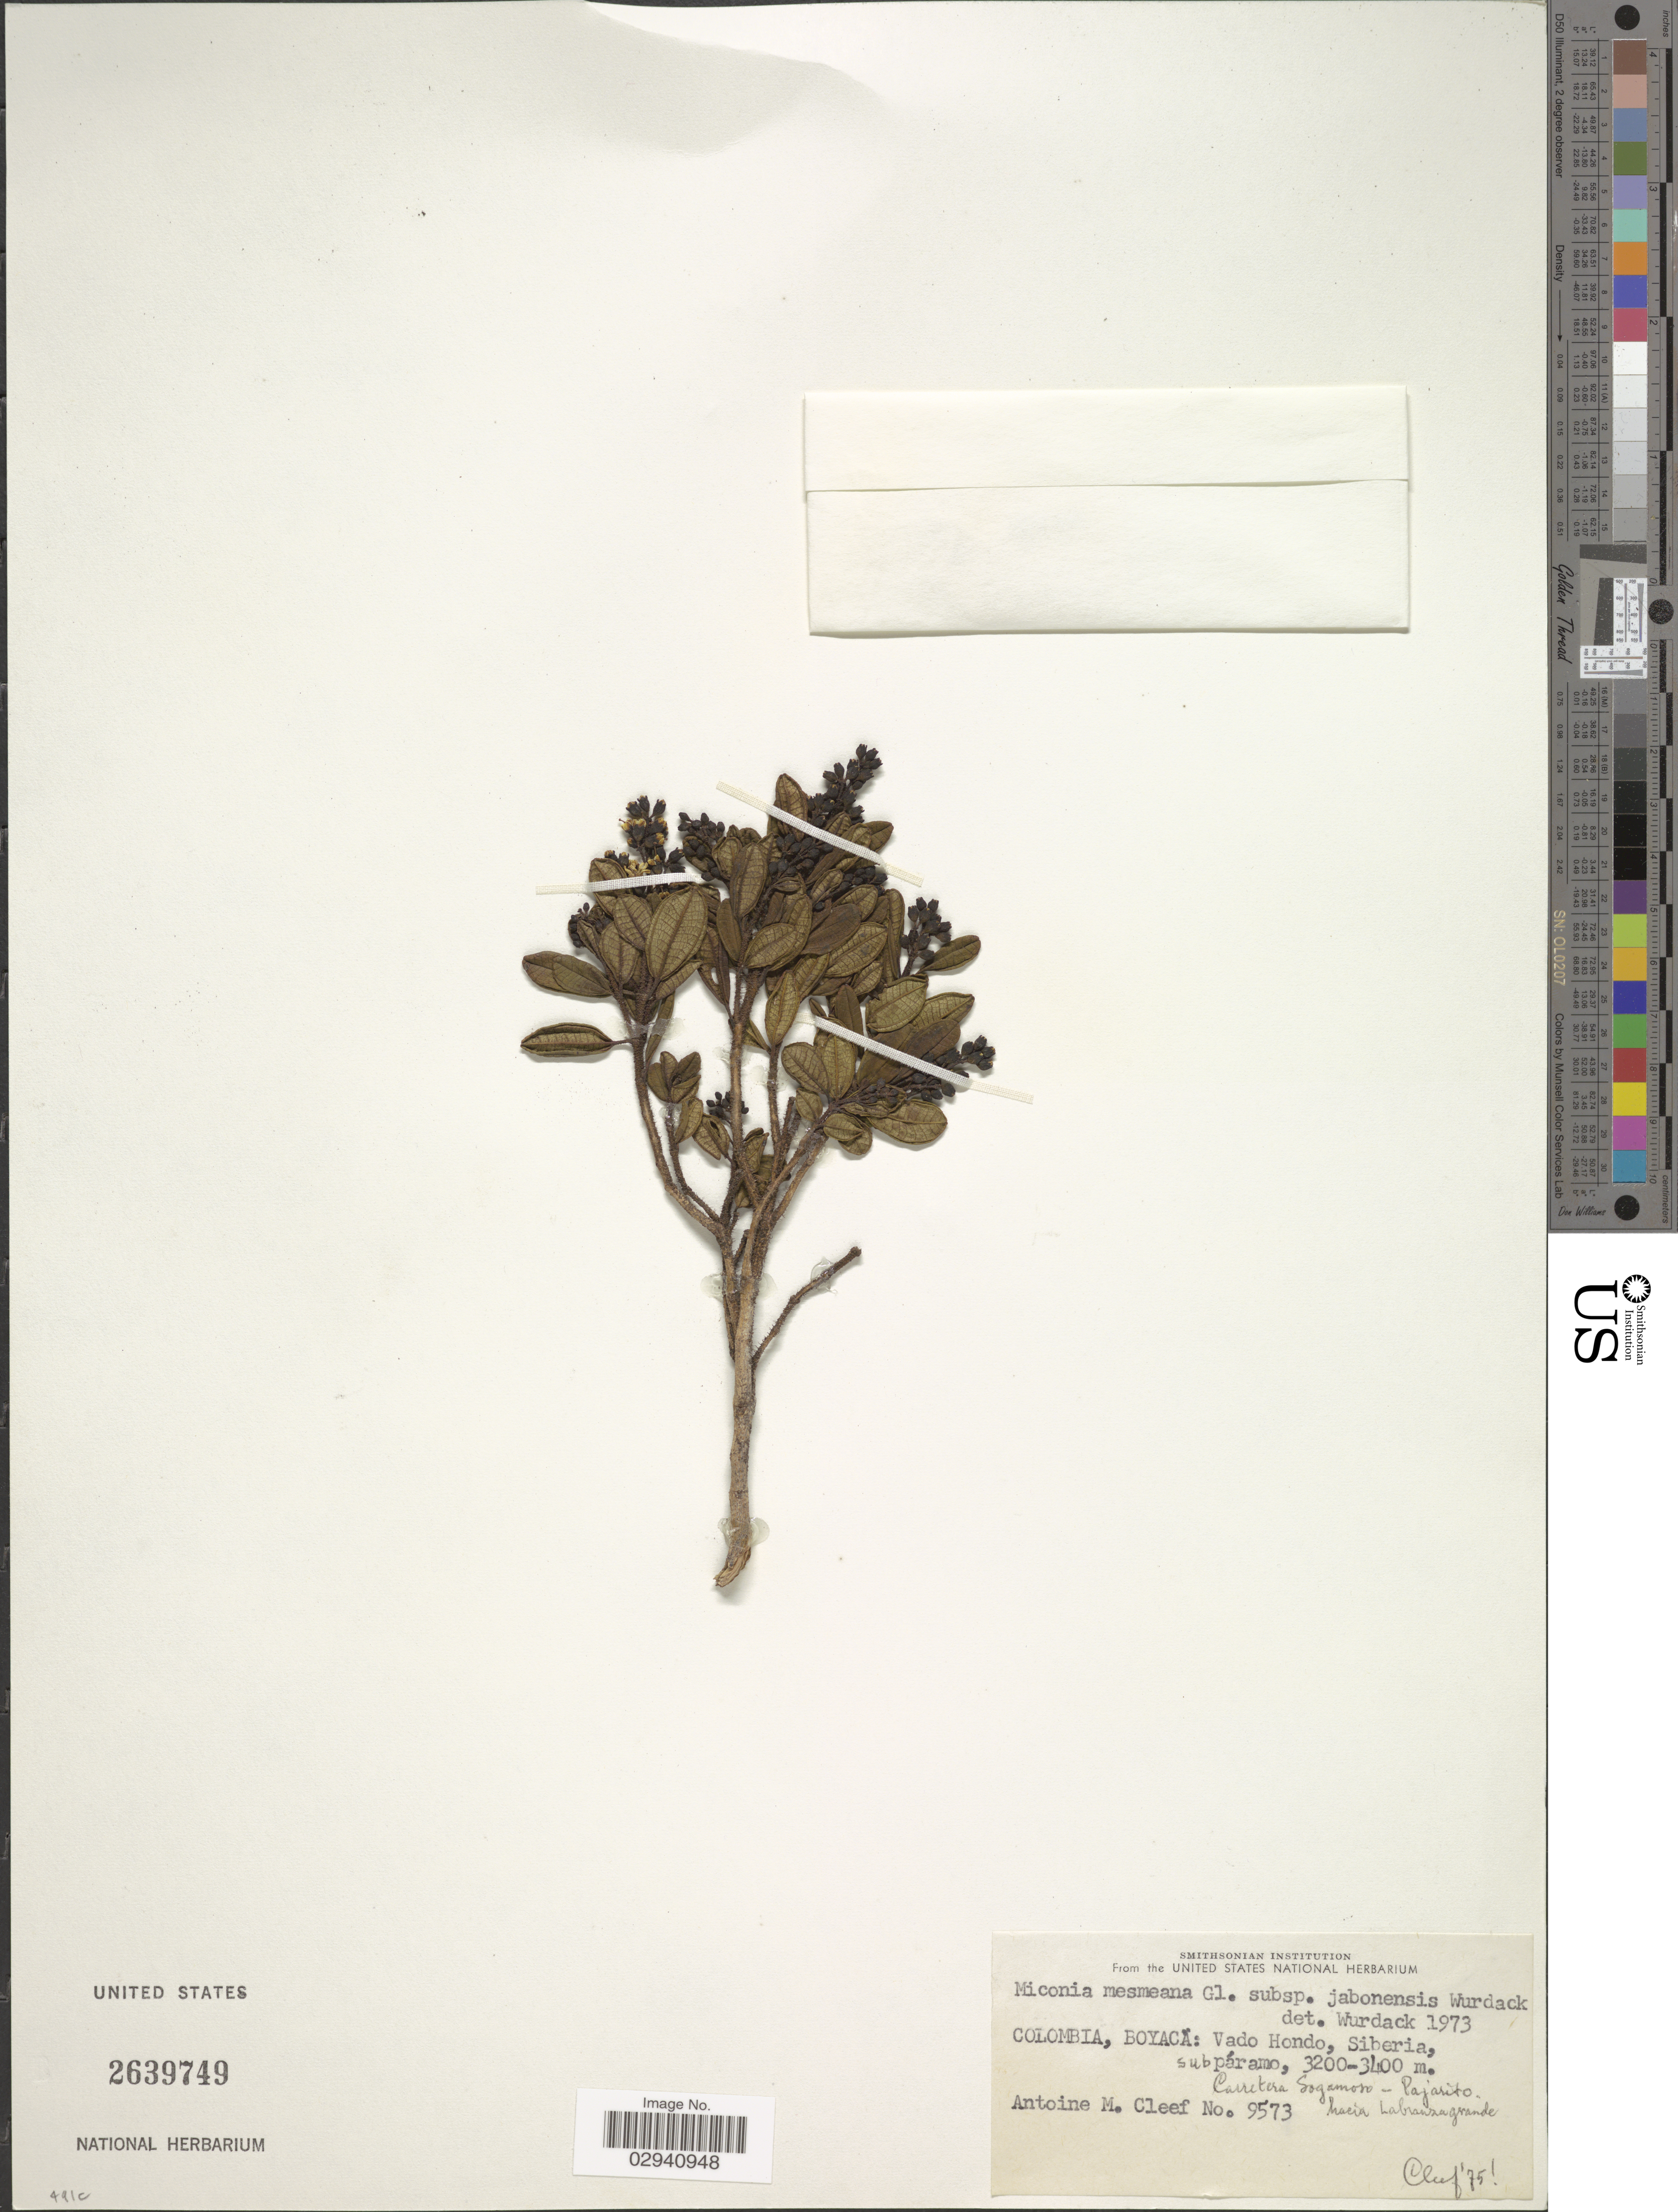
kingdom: Plantae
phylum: Tracheophyta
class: Magnoliopsida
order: Myrtales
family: Melastomataceae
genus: Miconia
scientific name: Miconia mesmeana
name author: Gleason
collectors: A. M. Cleef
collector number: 9573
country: Colombia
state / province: Boyacá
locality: Boyacá: Vado Hondo, Siberia, sub páramo. Carretera Sogamoso-Pajarito, hacia Labranzagrande.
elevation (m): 3200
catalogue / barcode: US 2639749